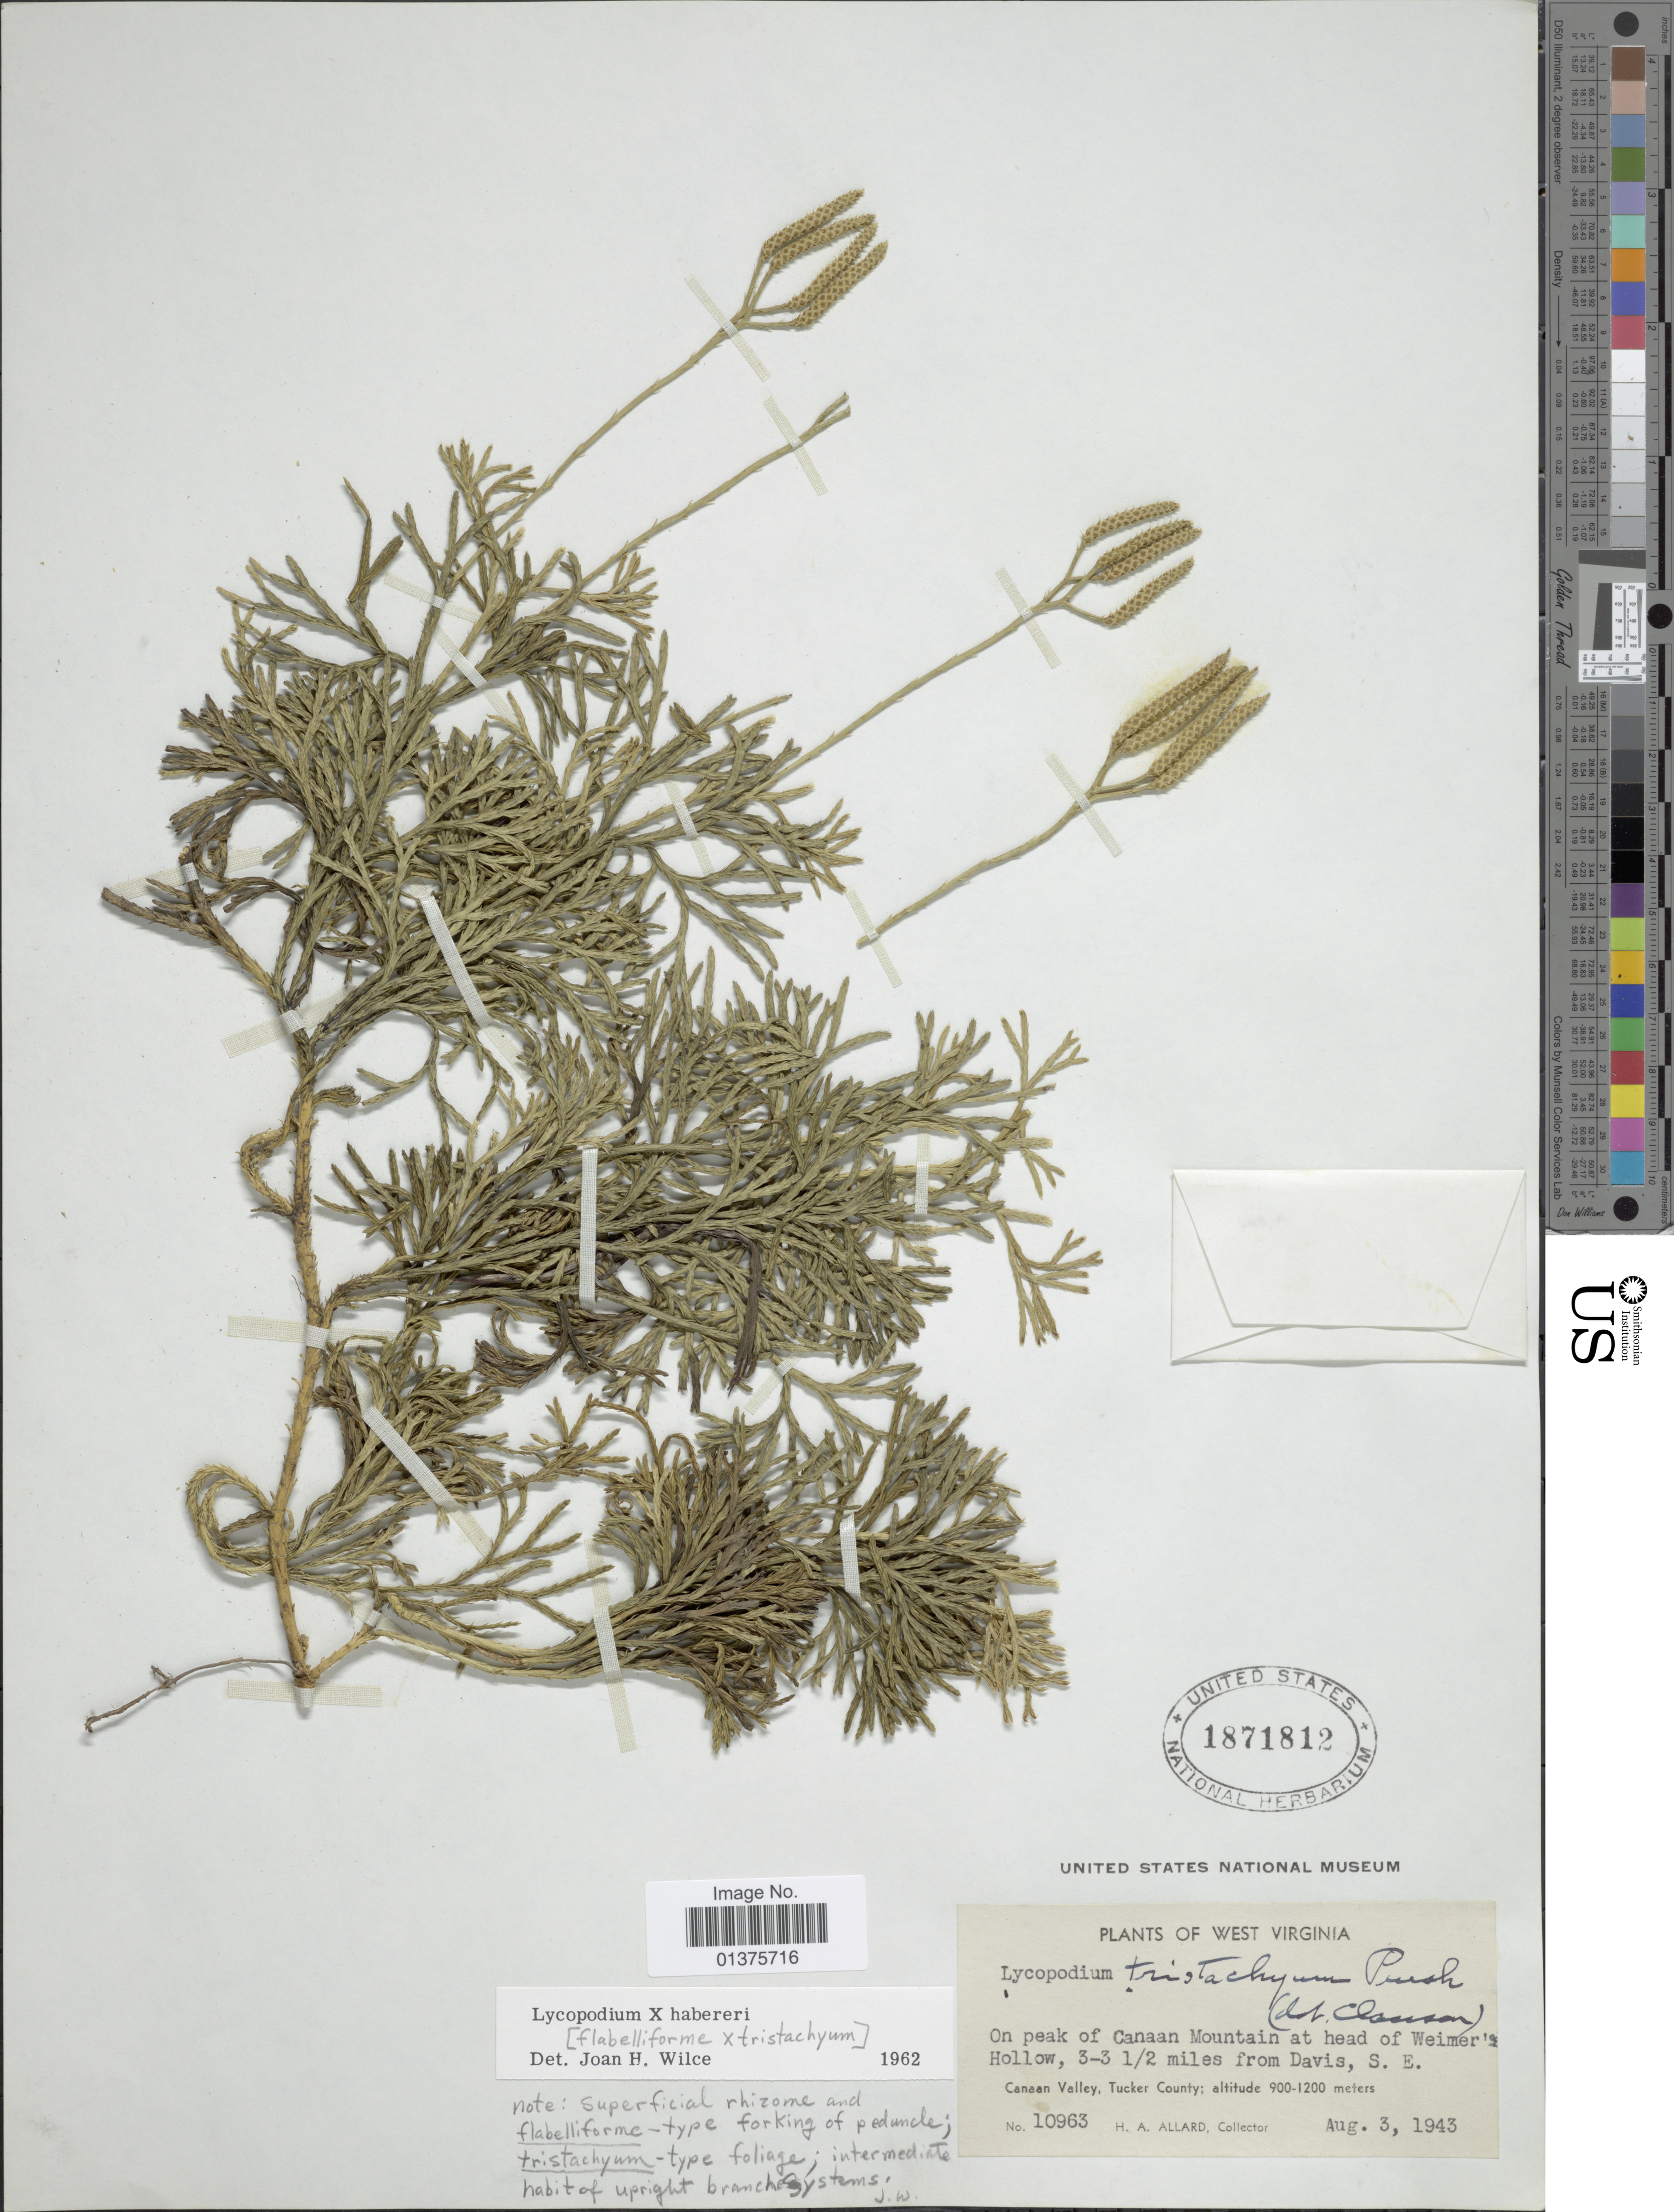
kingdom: Plantae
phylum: Tracheophyta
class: Lycopodiopsida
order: Lycopodiales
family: Lycopodiaceae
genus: Diphasiastrum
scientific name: Diphasiastrum x habereri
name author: (House) Holub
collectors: H. A. Allard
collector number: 10963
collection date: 1943-08-03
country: United States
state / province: West Virginia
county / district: Tucker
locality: On peak of Canaan Mountain at head of Weimer's Hollow, 3-3 1/2 miles from Davis, S.E., Canaan Valley, Tucker County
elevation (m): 900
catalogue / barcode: US 1871812